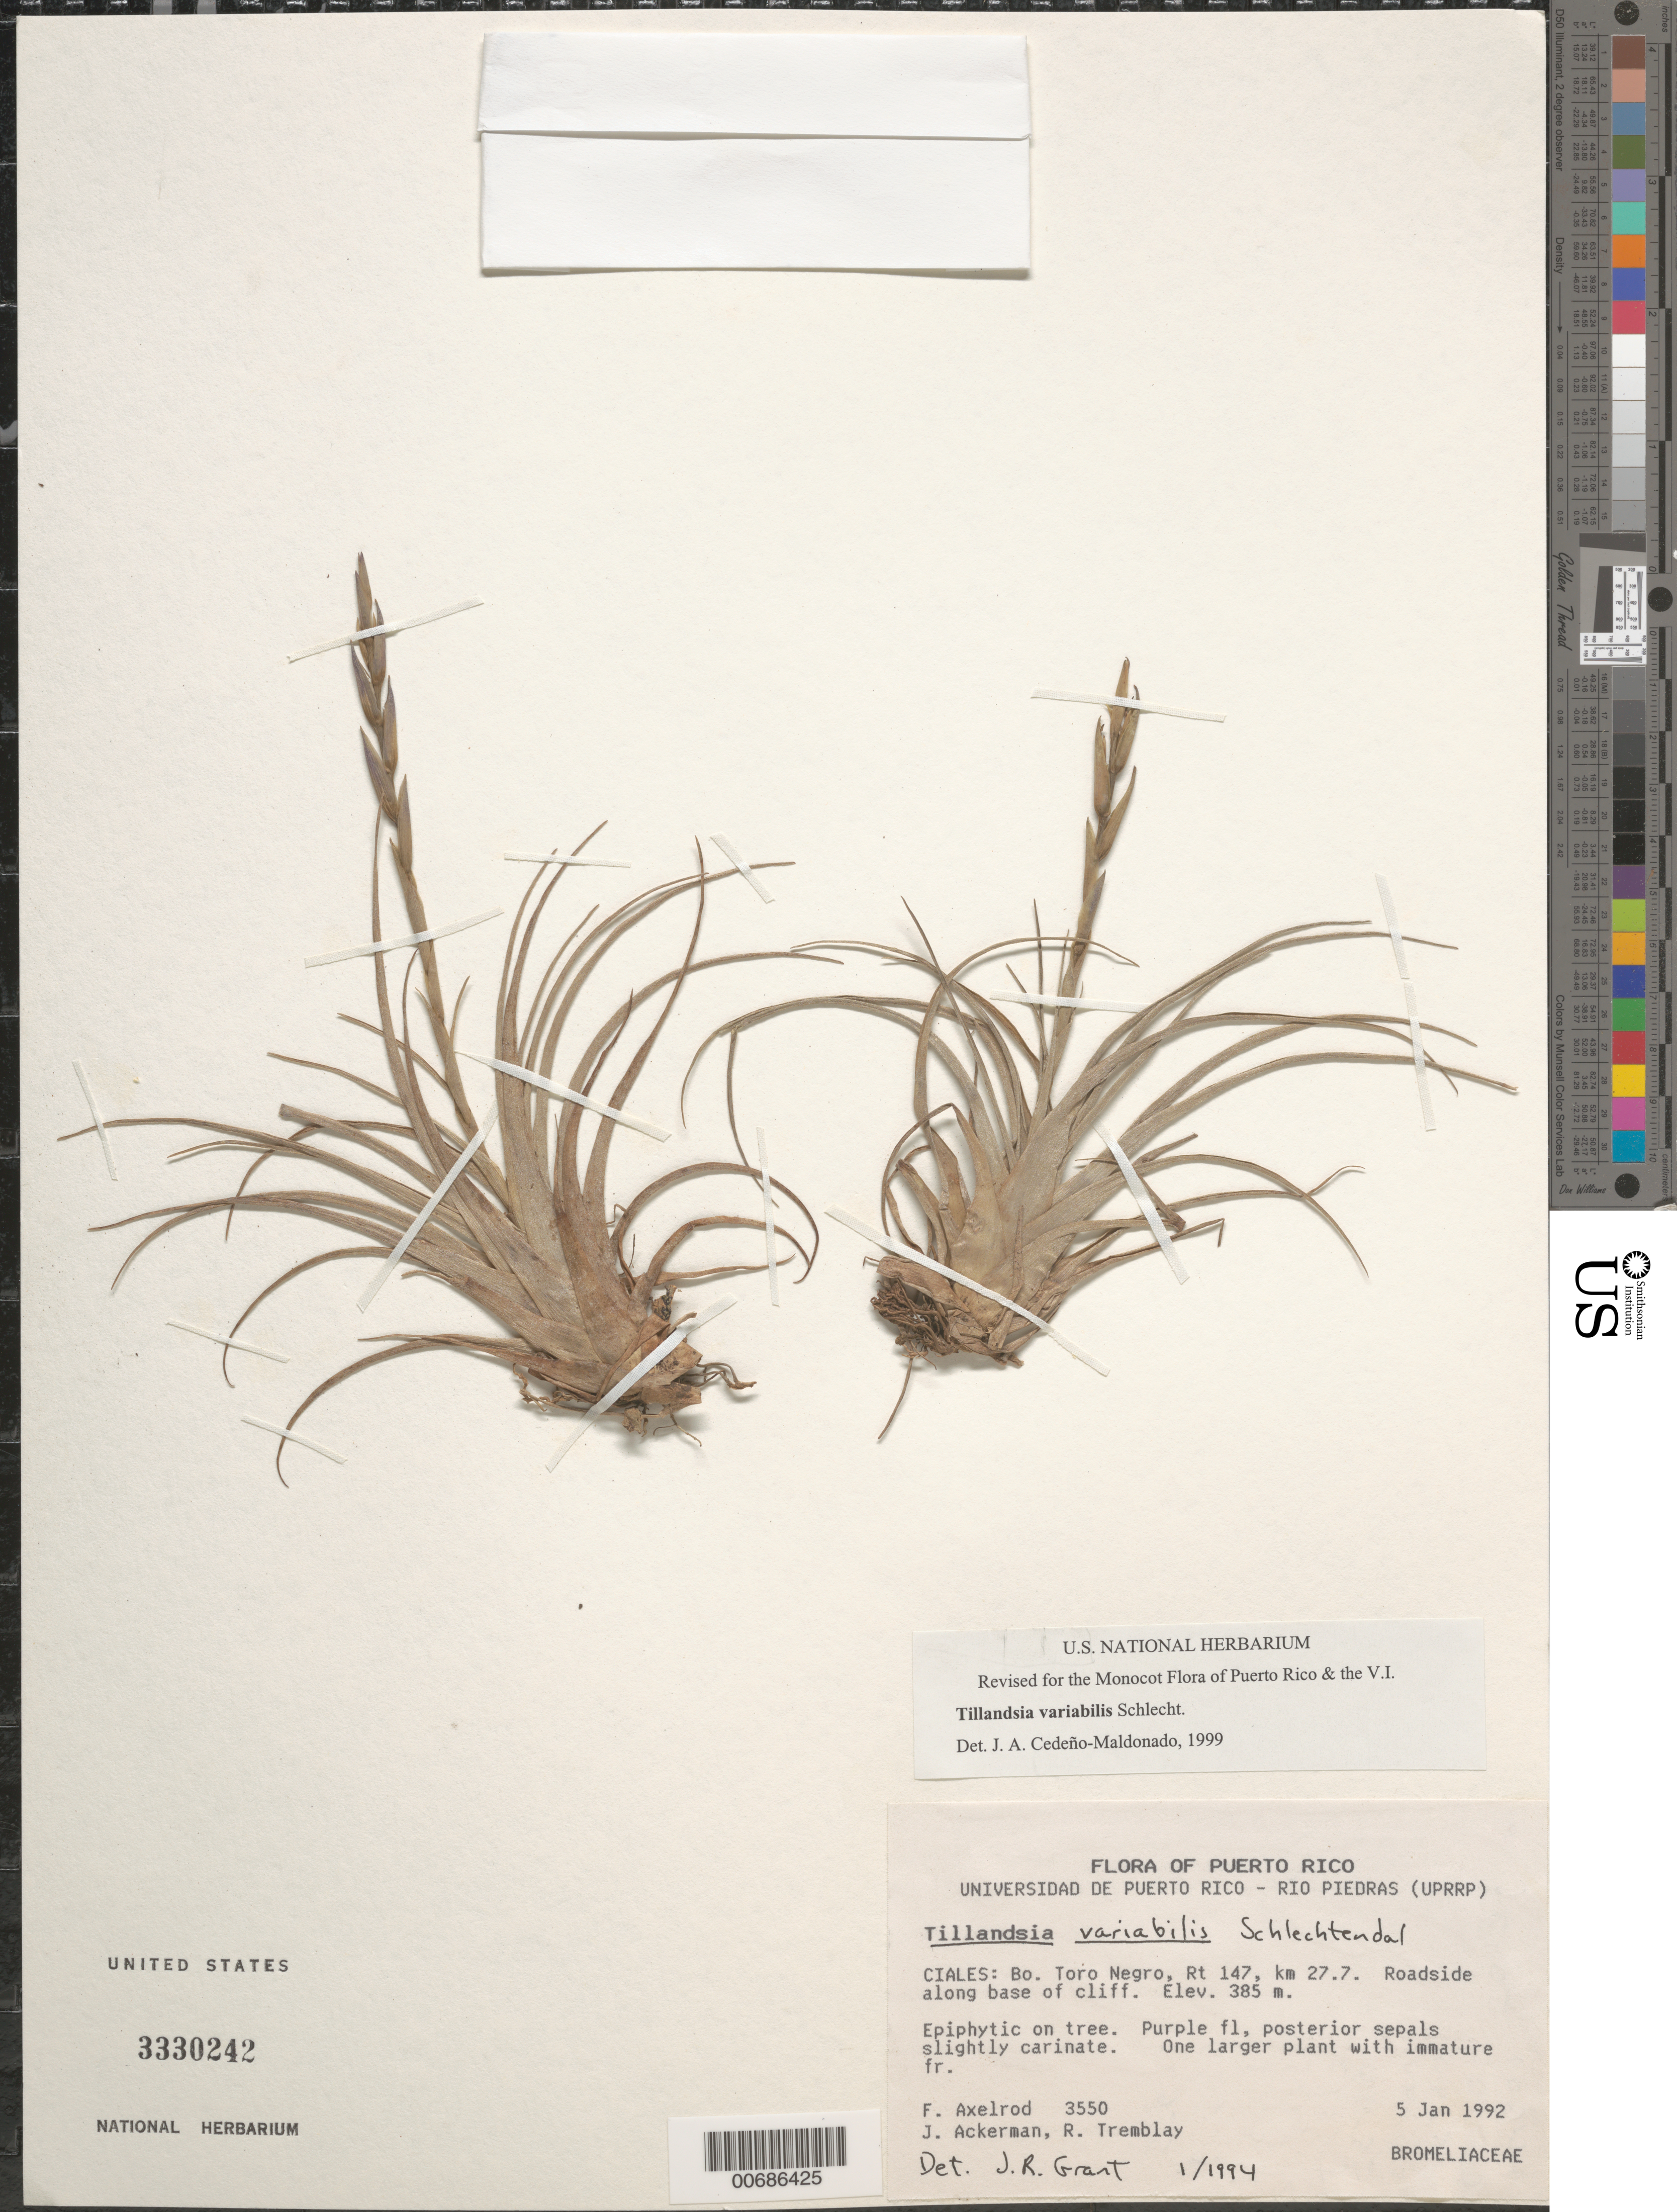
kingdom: Plantae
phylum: Tracheophyta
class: Liliopsida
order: Poales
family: Bromeliaceae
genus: Tillandsia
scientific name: Tillandsia variabilis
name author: Schltdl.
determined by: Cedeño-Maldonado, J. A.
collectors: F. S. Axelrod, J. D. Ackerman & R. L. Tremblay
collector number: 3550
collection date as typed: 05 Jan 1992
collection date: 1992-01-05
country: Puerto Rico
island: Greater Antilles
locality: Rio Piedras, Ciales: Bo. Toro Negro, Rt. 147, km 27.7. Roadside along base of cliff.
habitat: on tree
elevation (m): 385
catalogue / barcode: US 3330242